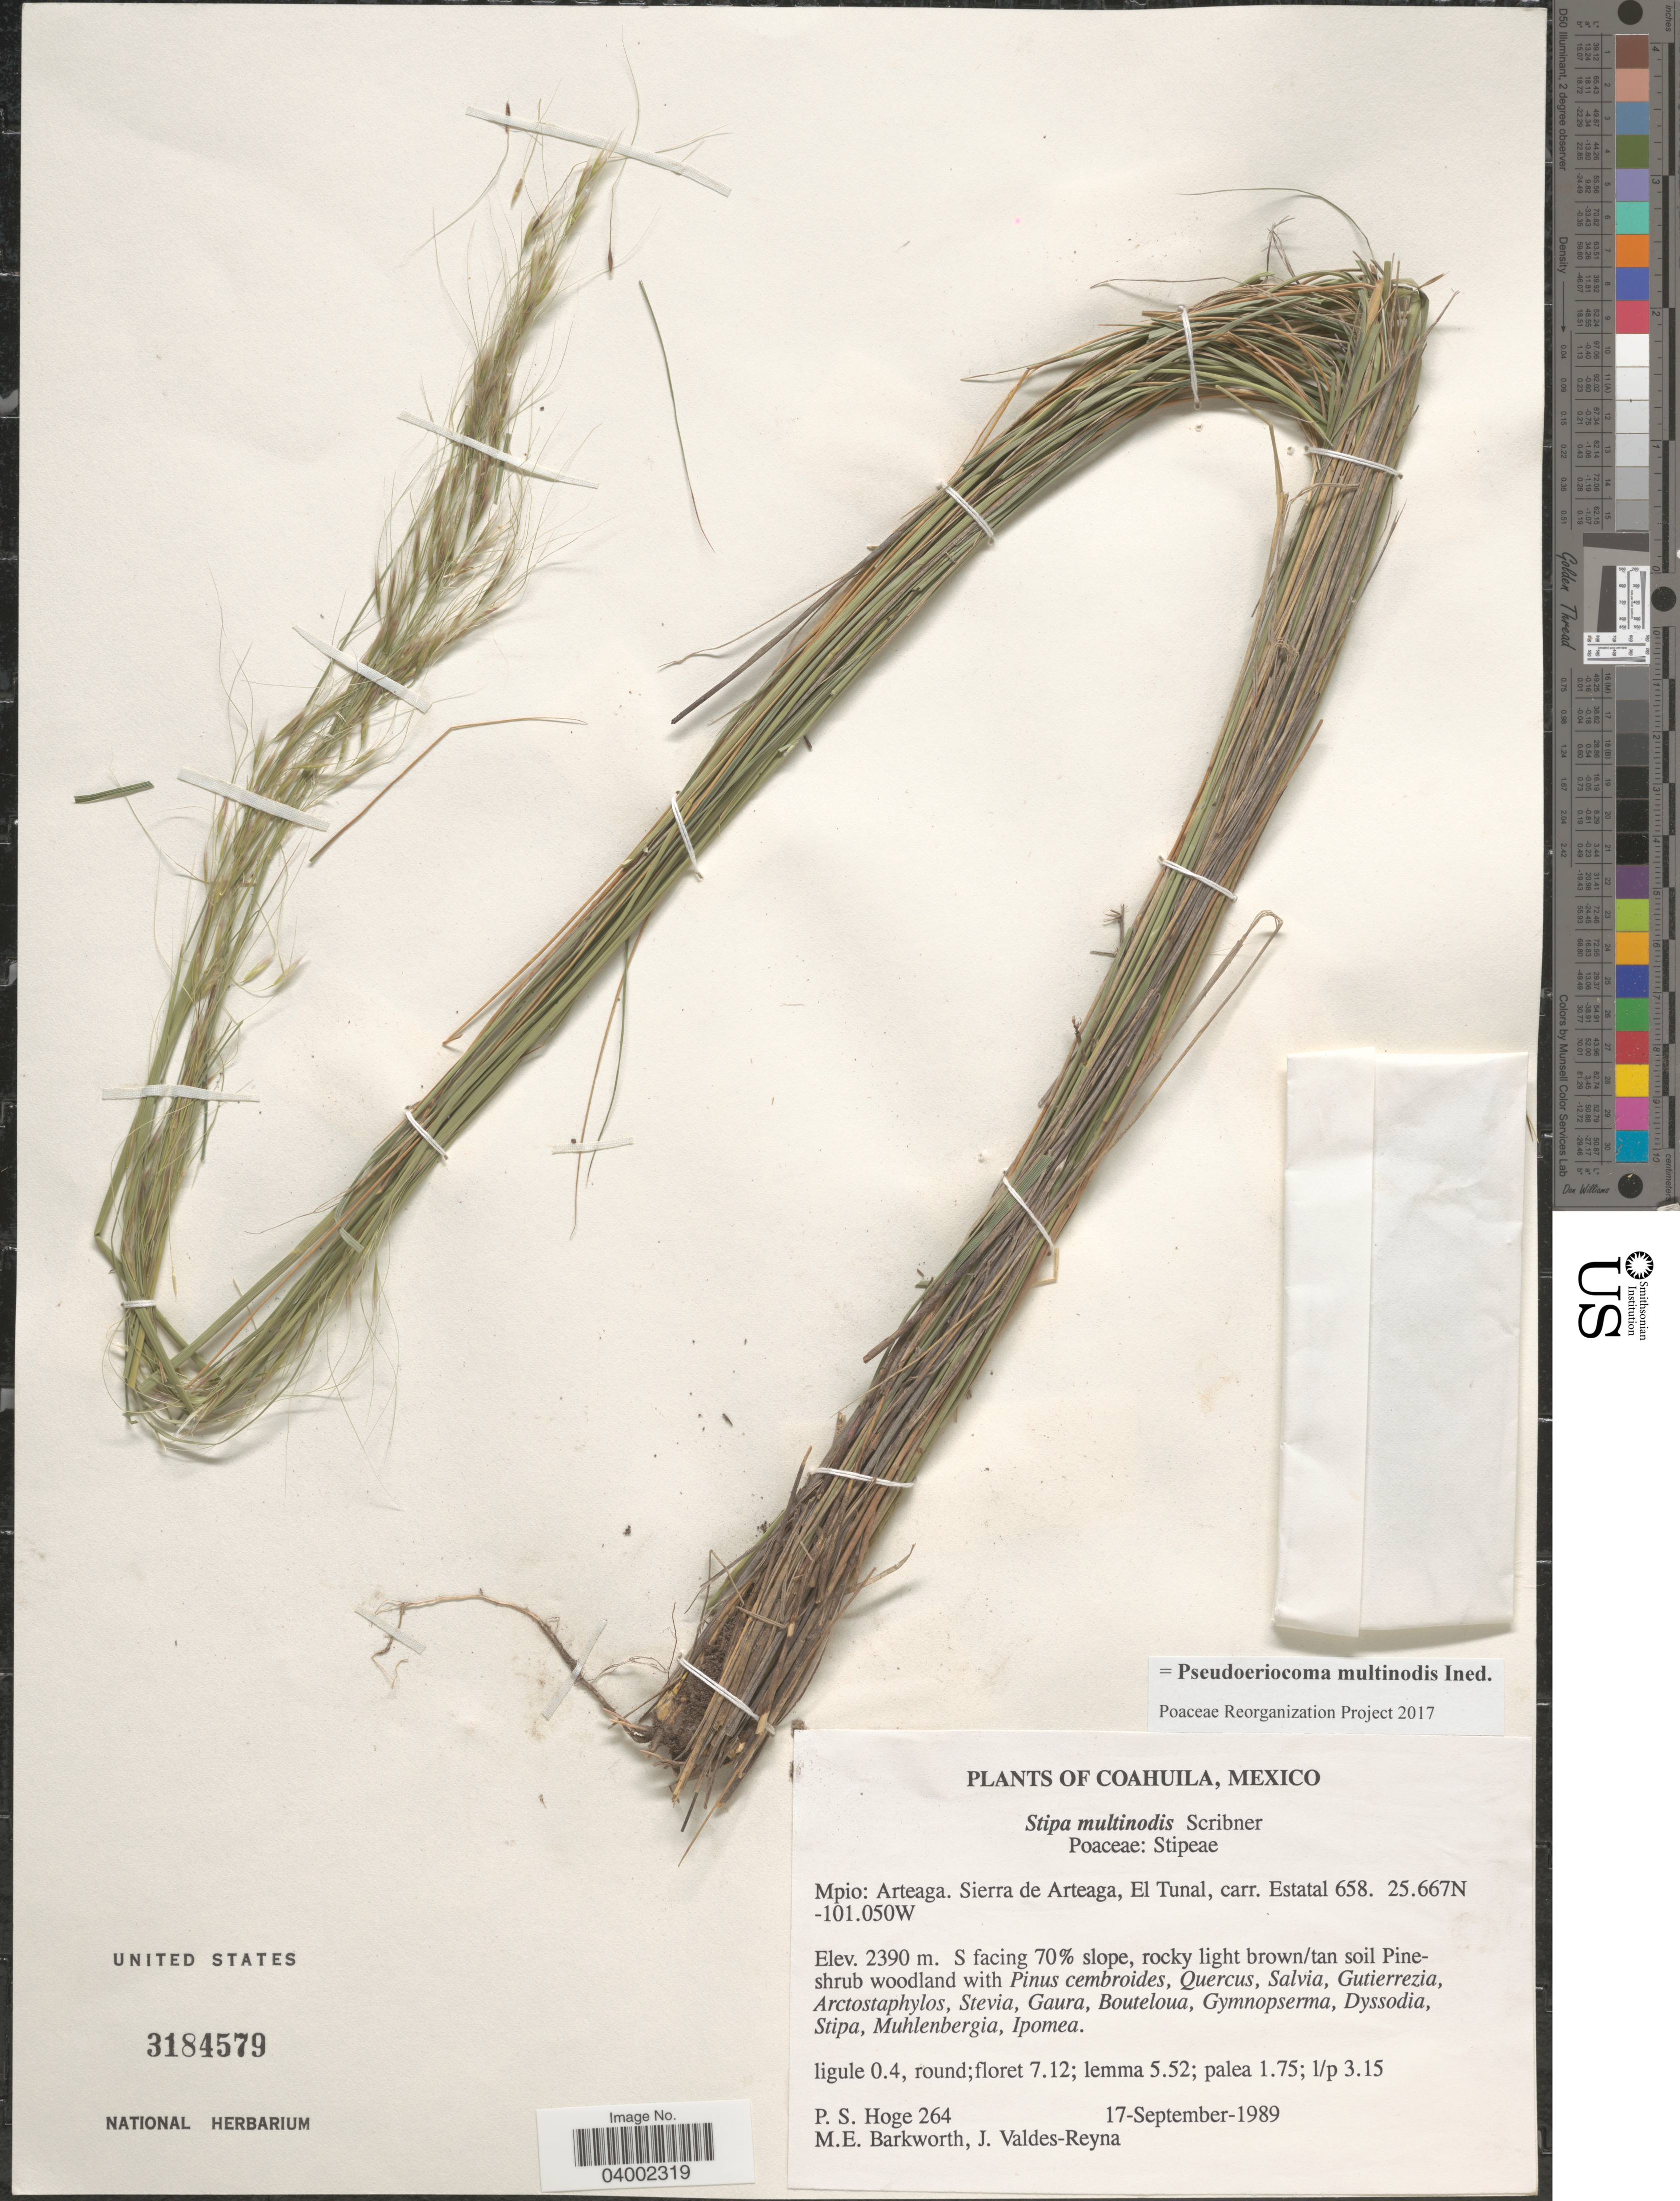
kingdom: Plantae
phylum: Tracheophyta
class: Liliopsida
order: Poales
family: Poaceae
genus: Pseudoeriocoma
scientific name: Pseudoeriocoma multinodis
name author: (Scribn. ex W.J. Beal) Romasch.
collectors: P. S. Hoge, M. E. Barkworth & J. Valdés-Reyna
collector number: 264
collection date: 1989-09-17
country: Mexico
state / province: Coahuila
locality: Mpio: Arteaga. Sierra de Arteaga, El Tunal, carr. Estatal 658.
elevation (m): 2390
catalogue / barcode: US 3184579